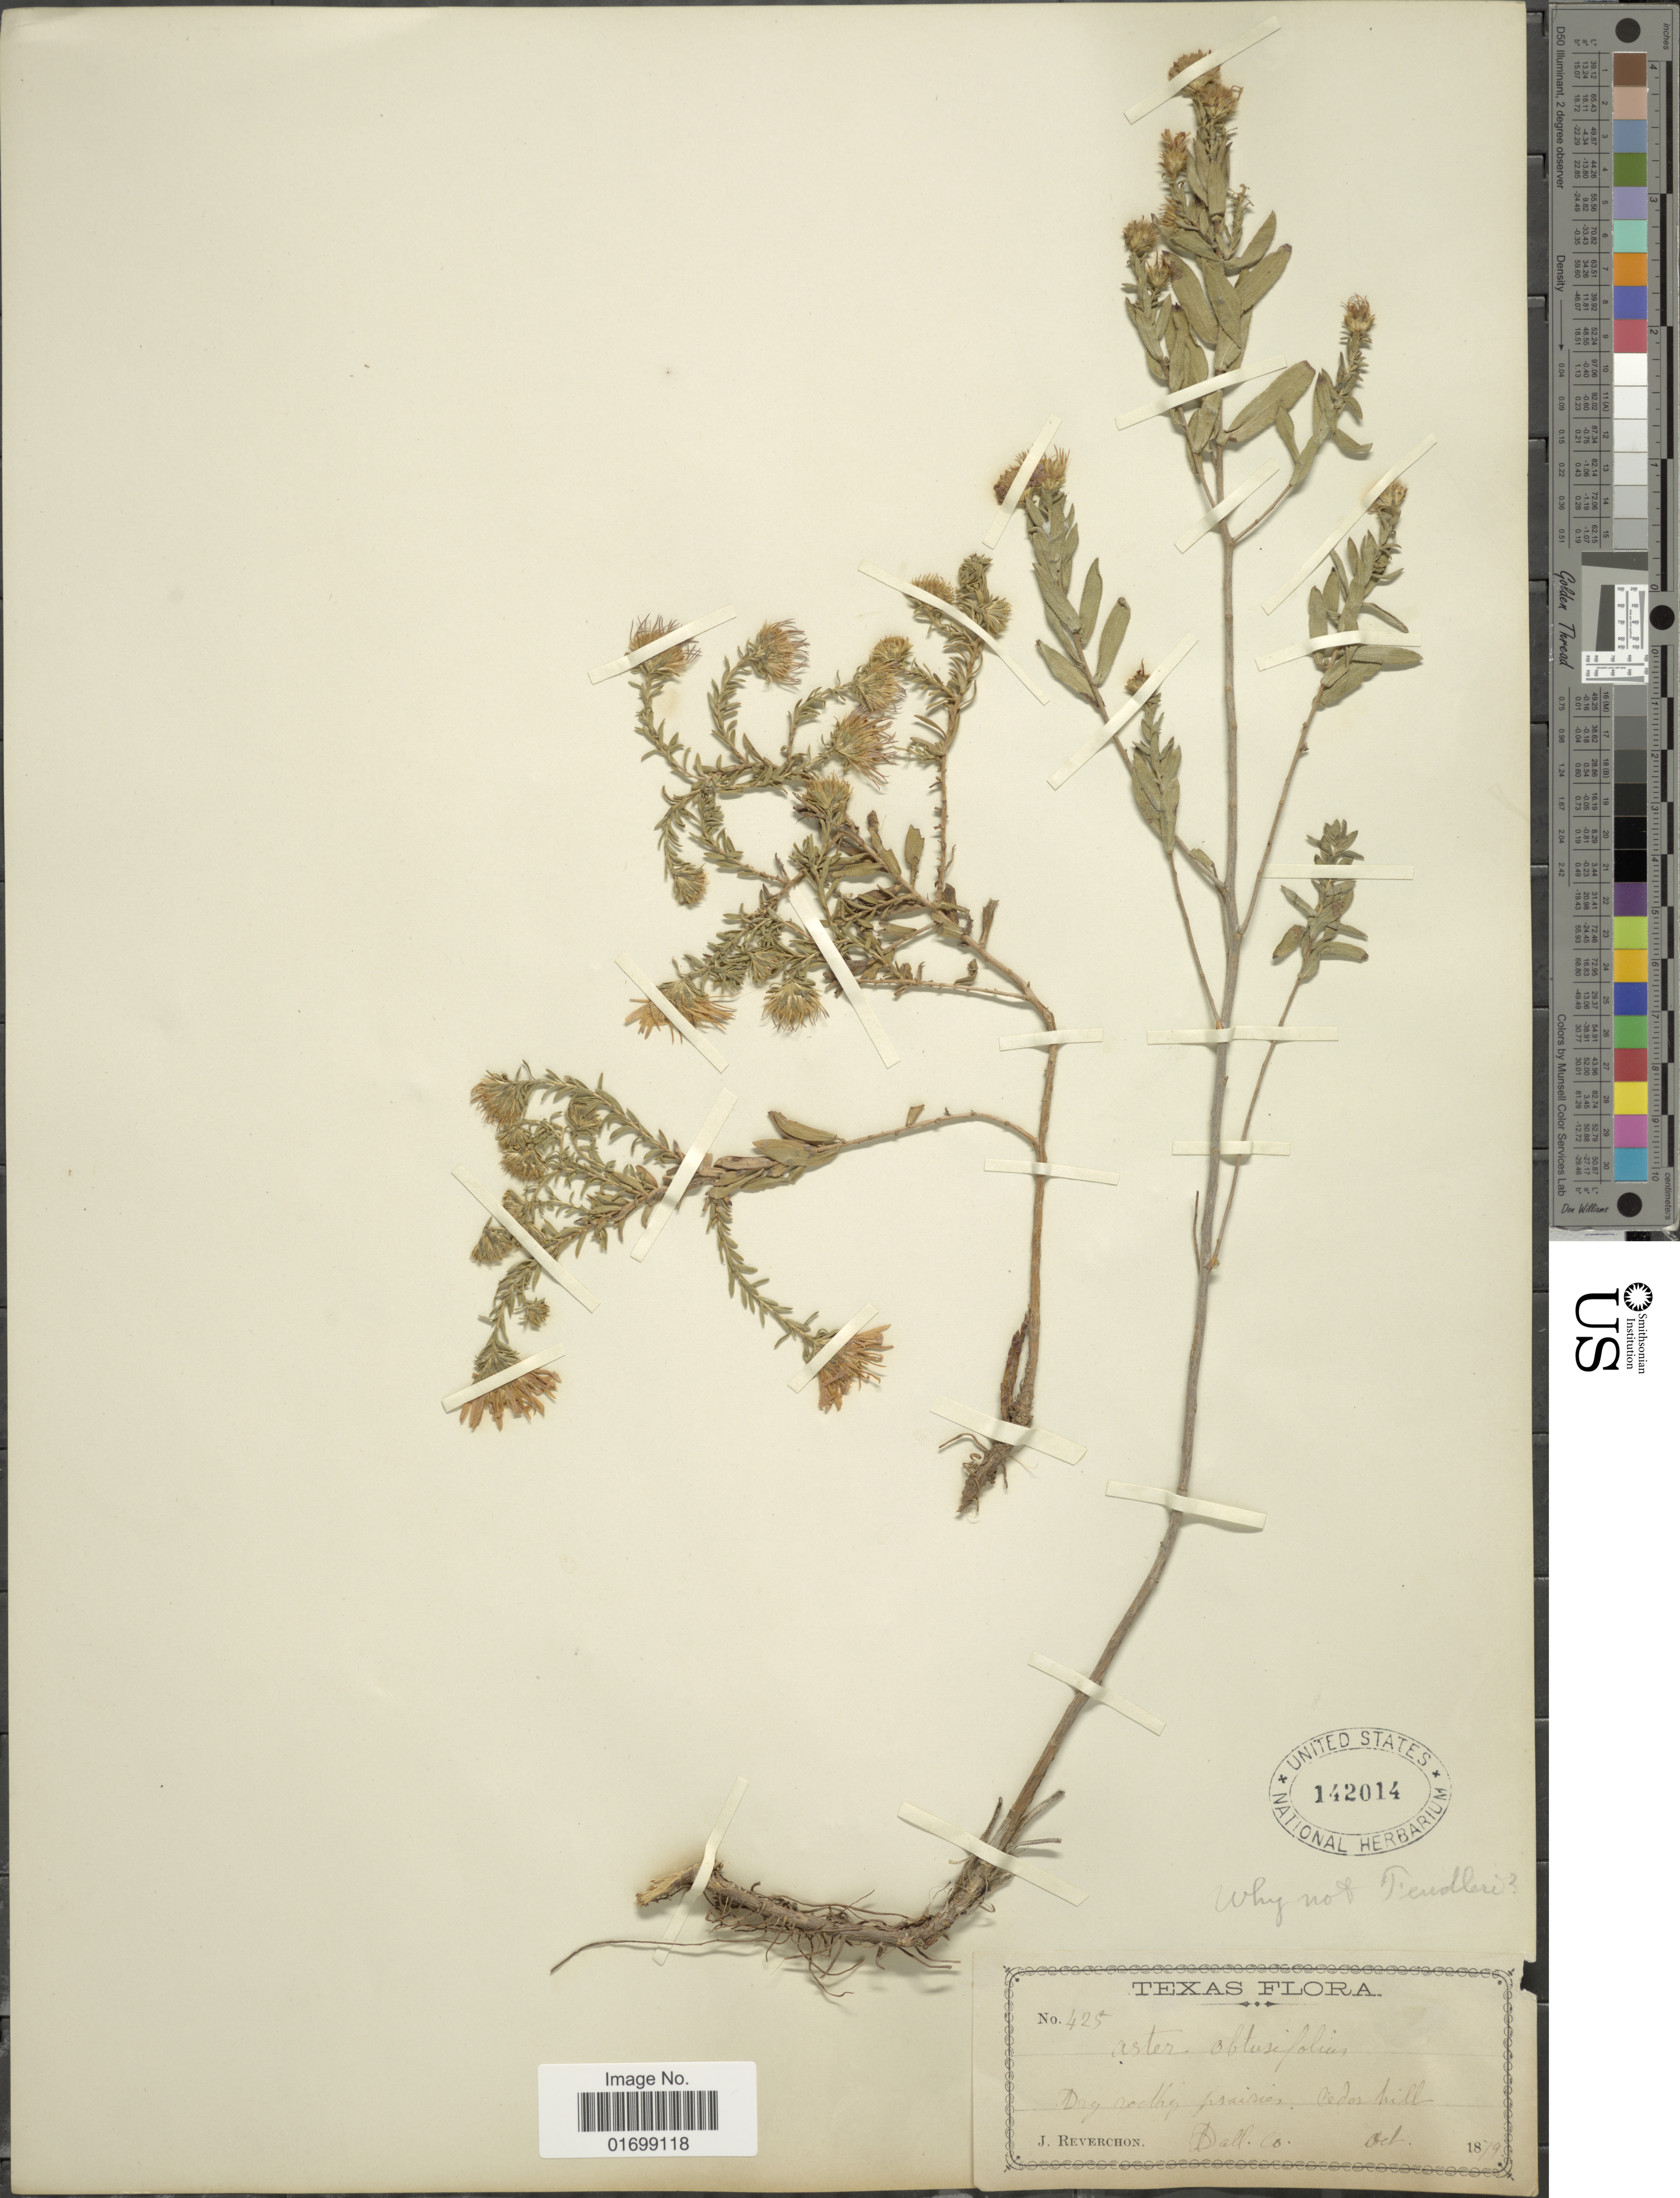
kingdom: Plantae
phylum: Tracheophyta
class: Magnoliopsida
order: Asterales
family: Asteraceae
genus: Symphyotrichum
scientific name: Symphyotrichum fendleri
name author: (A. Gray) G.L. Nesom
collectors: J. Reverchon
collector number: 425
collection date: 1879-10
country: United States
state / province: Texas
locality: Dry rocky prairies, Cedar Hill, Dall Co.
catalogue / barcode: US 142014